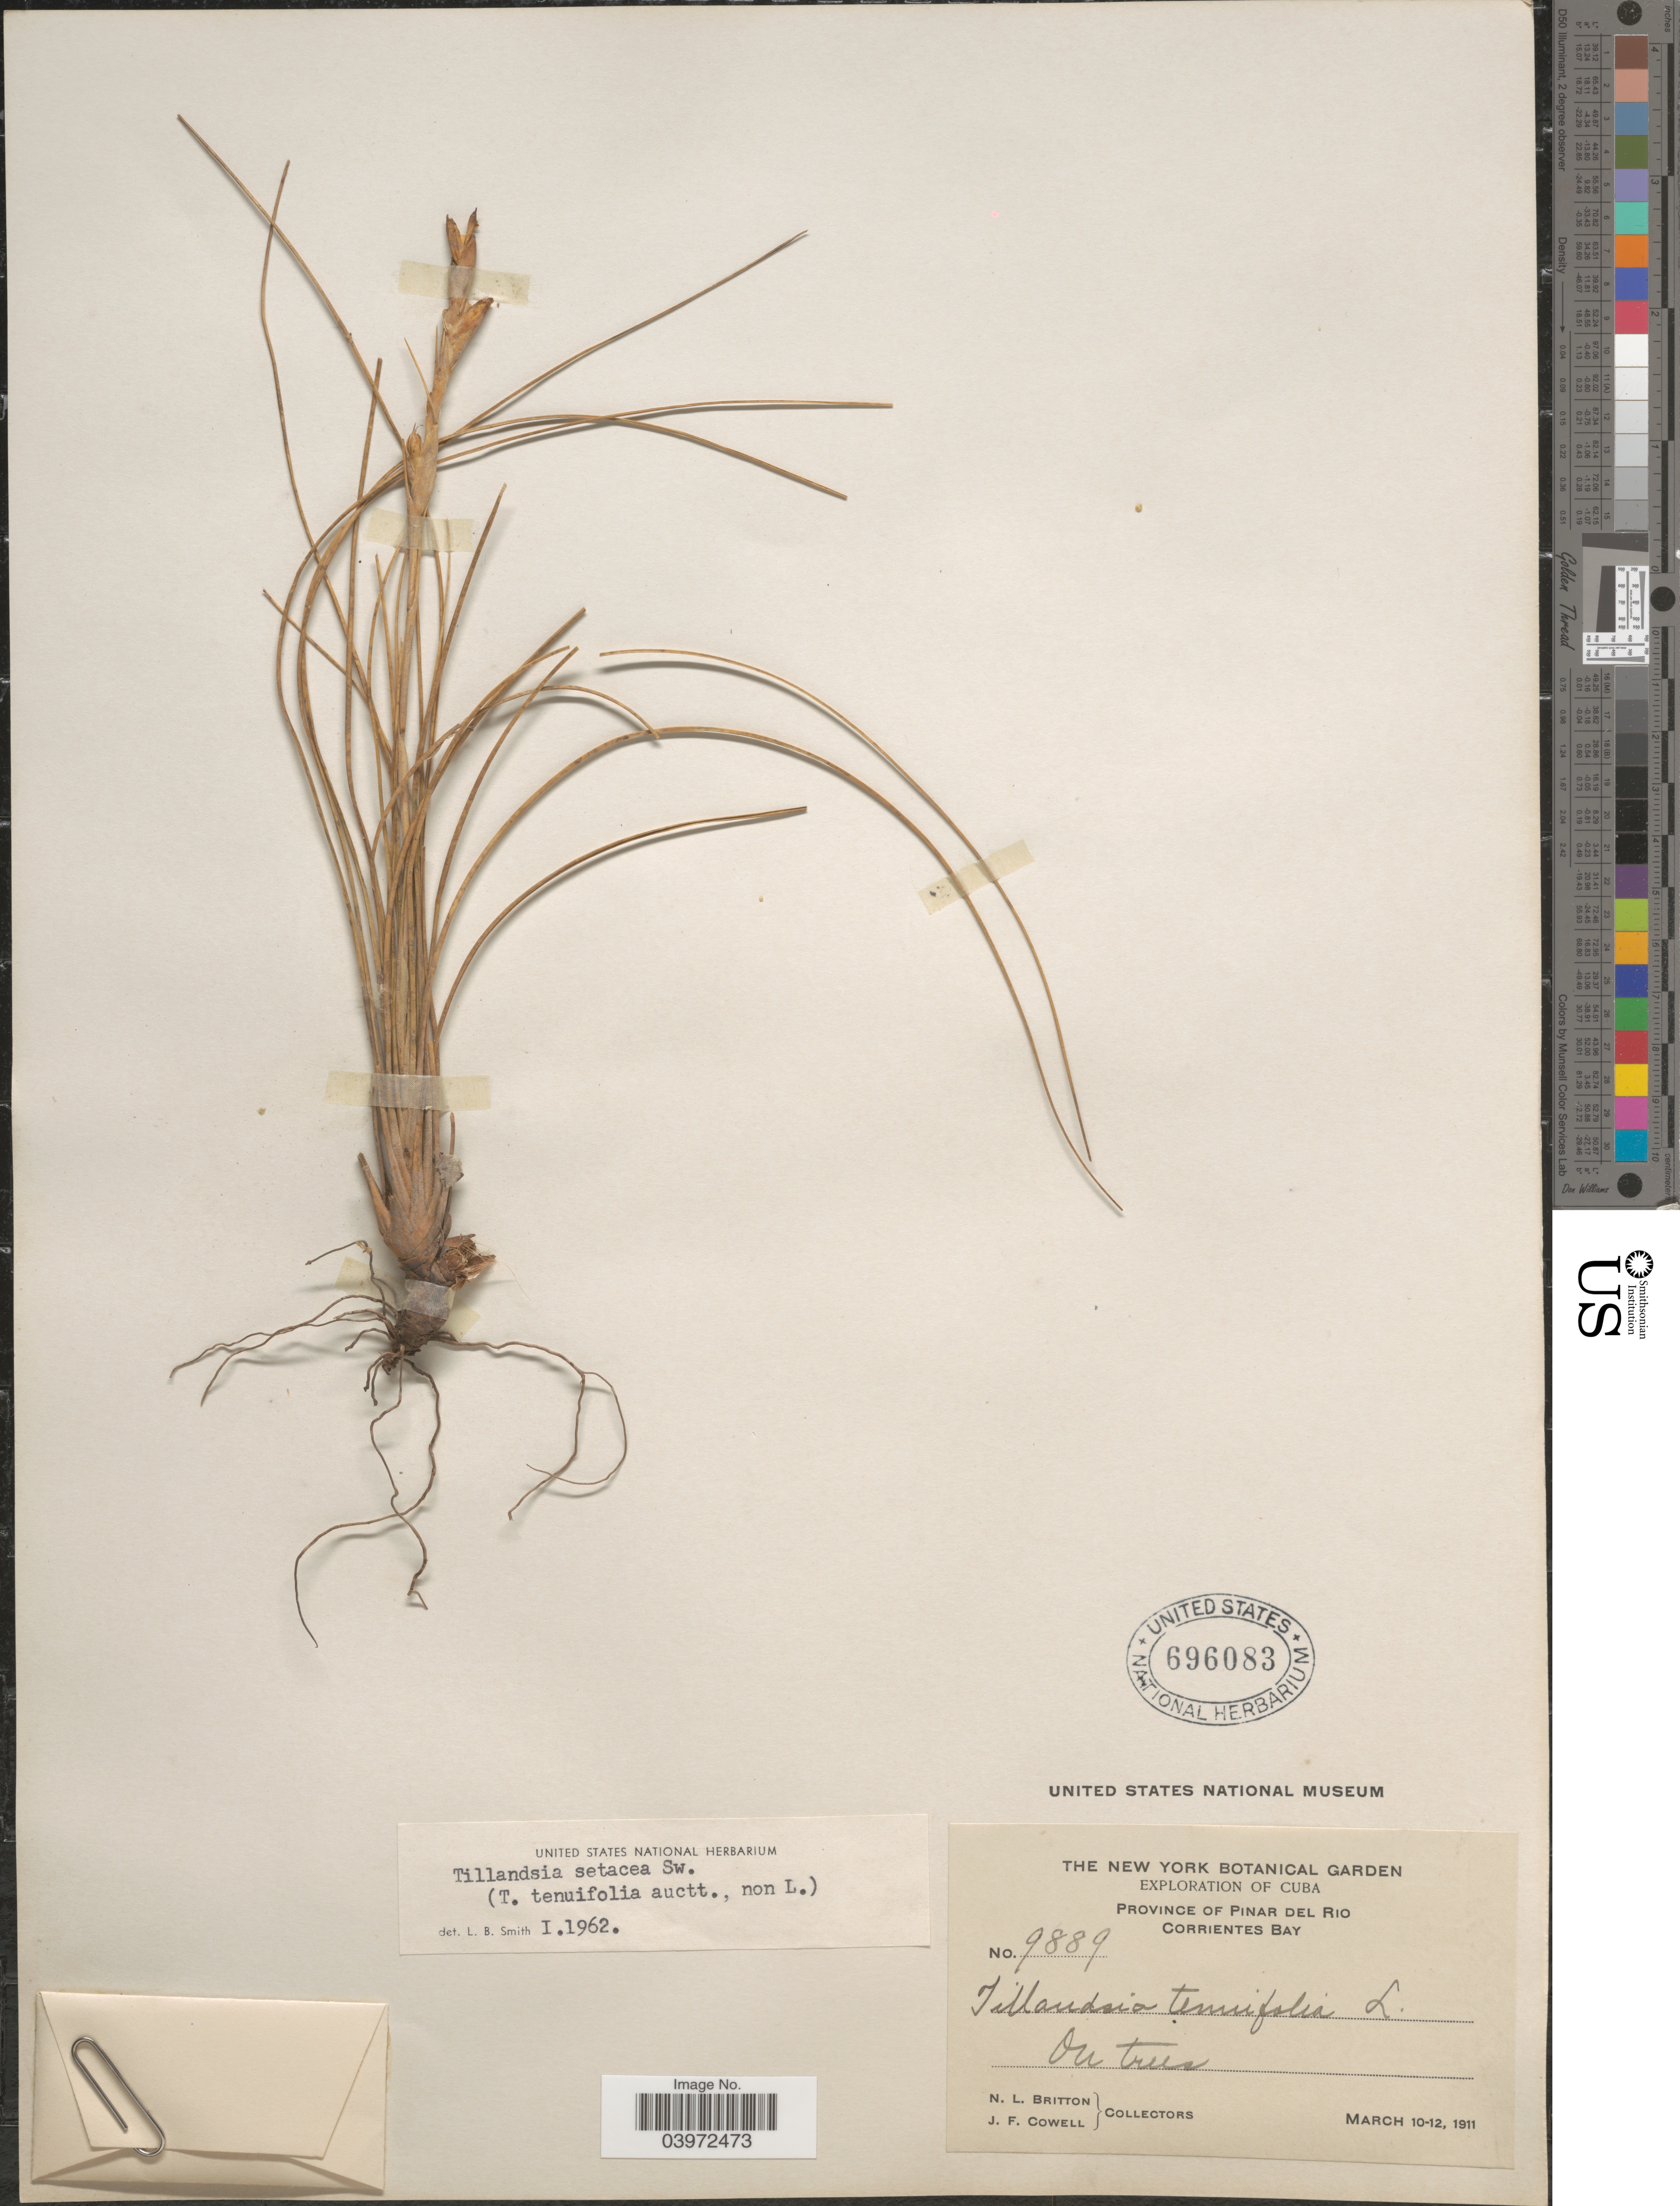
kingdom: Plantae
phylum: Tracheophyta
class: Liliopsida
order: Poales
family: Bromeliaceae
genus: Tillandsia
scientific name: Tillandsia setacea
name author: Sw.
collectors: Mrs. N. L. Britton & J. F. Cowell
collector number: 9889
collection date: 1911-03-10/1911-03-12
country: Cuba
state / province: Pinar del Río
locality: Corrientes Bay. On trees.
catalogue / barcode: US 696083